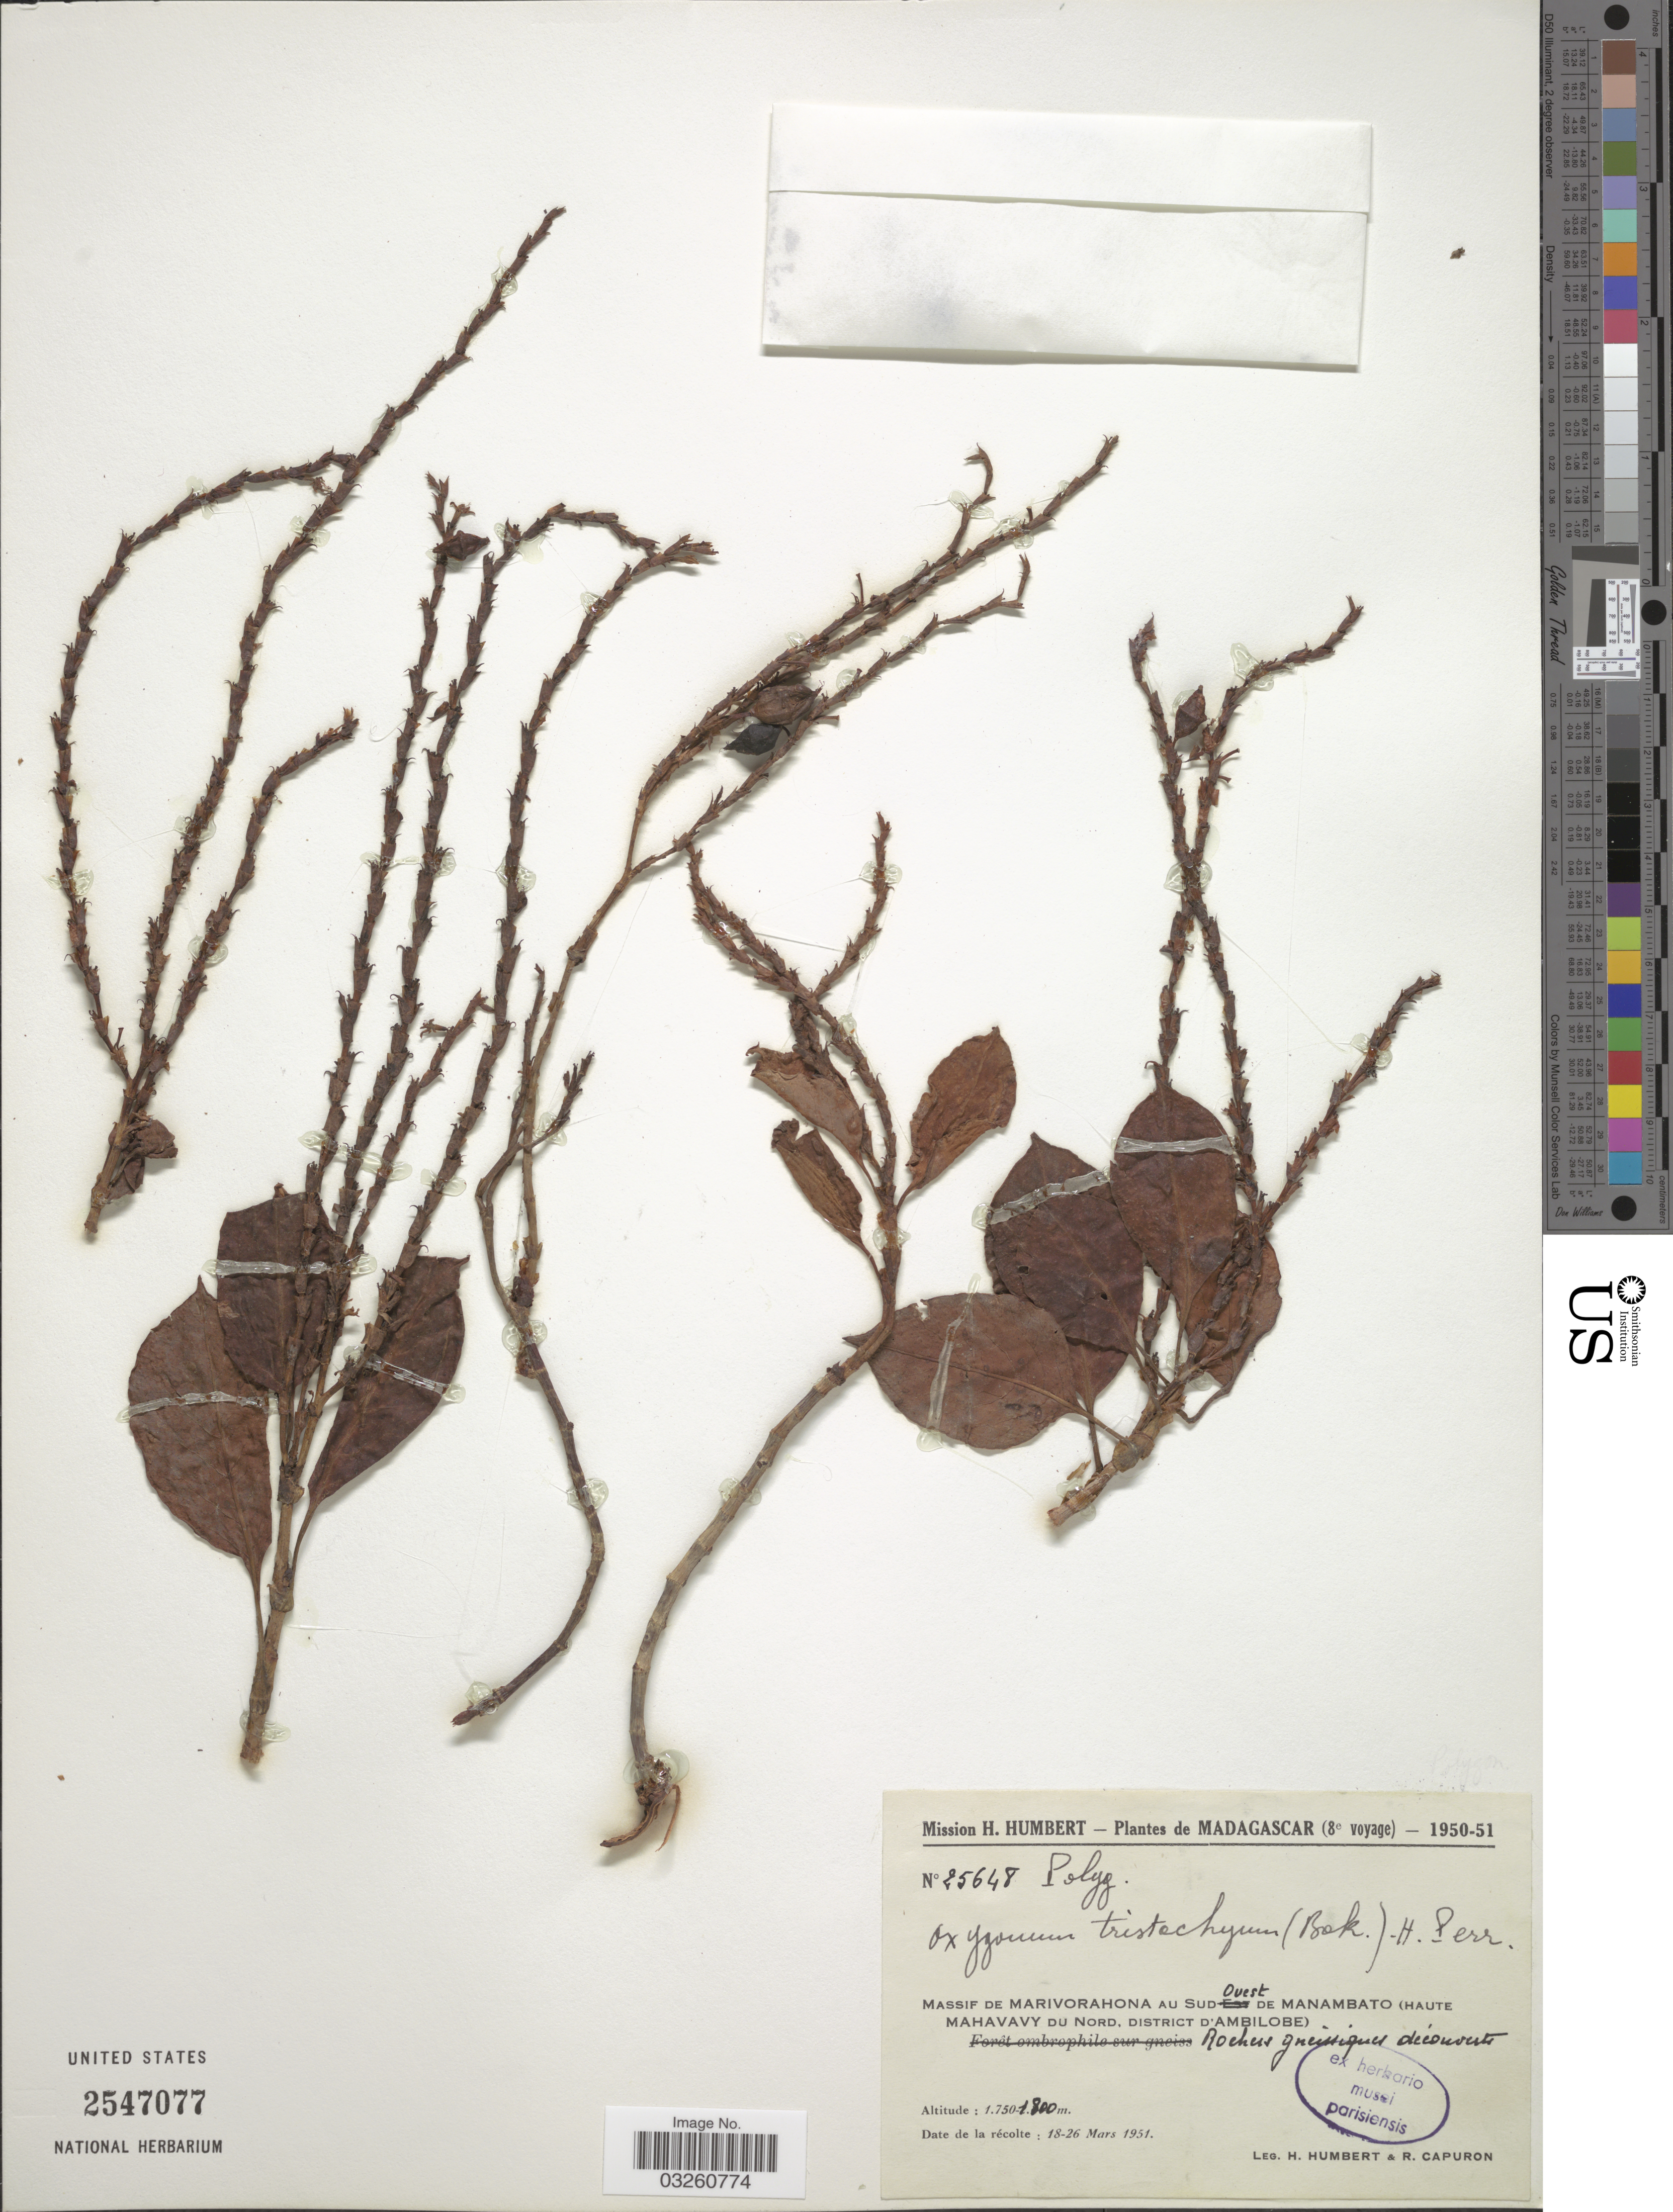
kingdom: Plantae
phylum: Tracheophyta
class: Magnoliopsida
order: Caryophyllales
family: Polygonaceae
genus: Oxygonum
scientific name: Oxygonum tristachyum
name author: H. Perrier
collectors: H. Humbert & R. Capuron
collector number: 25648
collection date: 1951-03-18/1951-03-26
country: Madagascar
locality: Massif de Marivorahona au Sud-Ouest de Manambato (Haute Mahavavy du Nord, District d'Ambilobe).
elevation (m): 1750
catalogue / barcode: US 2547077